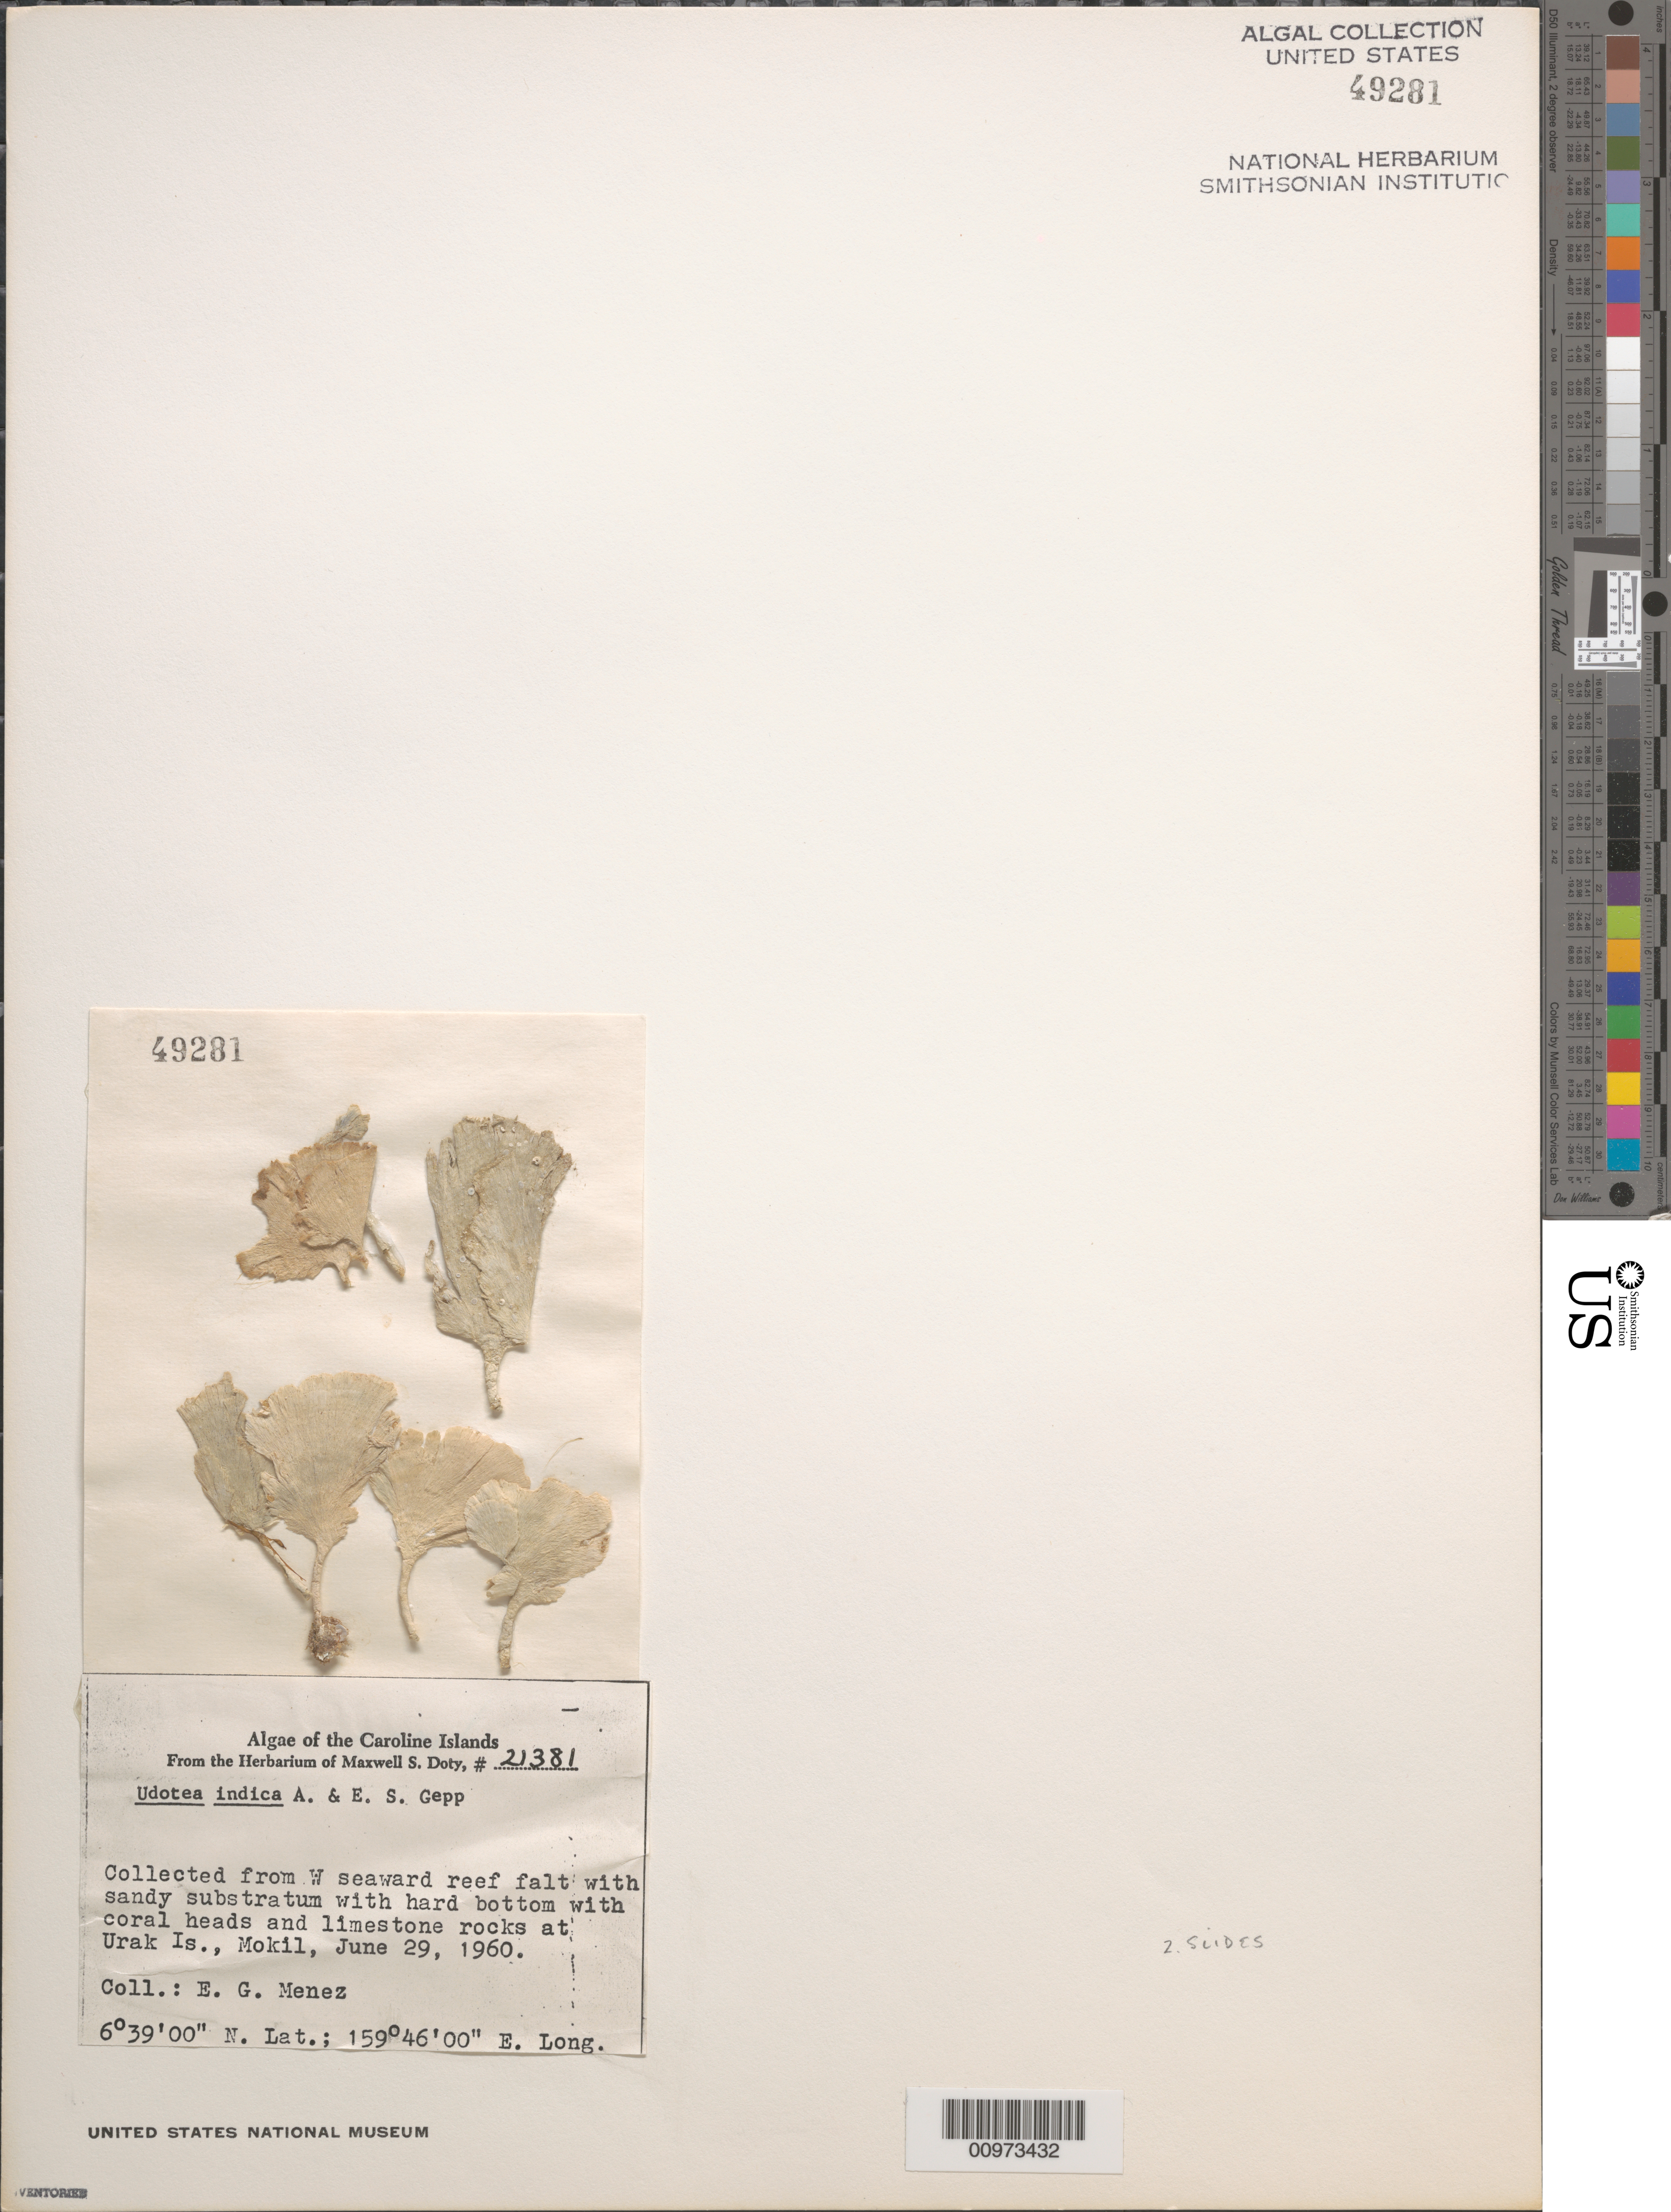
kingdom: Plantae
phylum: Chlorophyta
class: Ulvophyceae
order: Bryopsidales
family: Udoteaceae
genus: Udotea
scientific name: Udotea indica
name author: A. Gepp & E. Gepp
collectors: Meñez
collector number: MSD 21381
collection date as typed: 29 Jun 1960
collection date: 1960-06-29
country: Micronesia, Federated States of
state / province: Pohnpei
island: Mwokil (Mokil) Atoll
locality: Urak Islet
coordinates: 6 39' 00" N, 159 46' 00" E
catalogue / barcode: US 49281